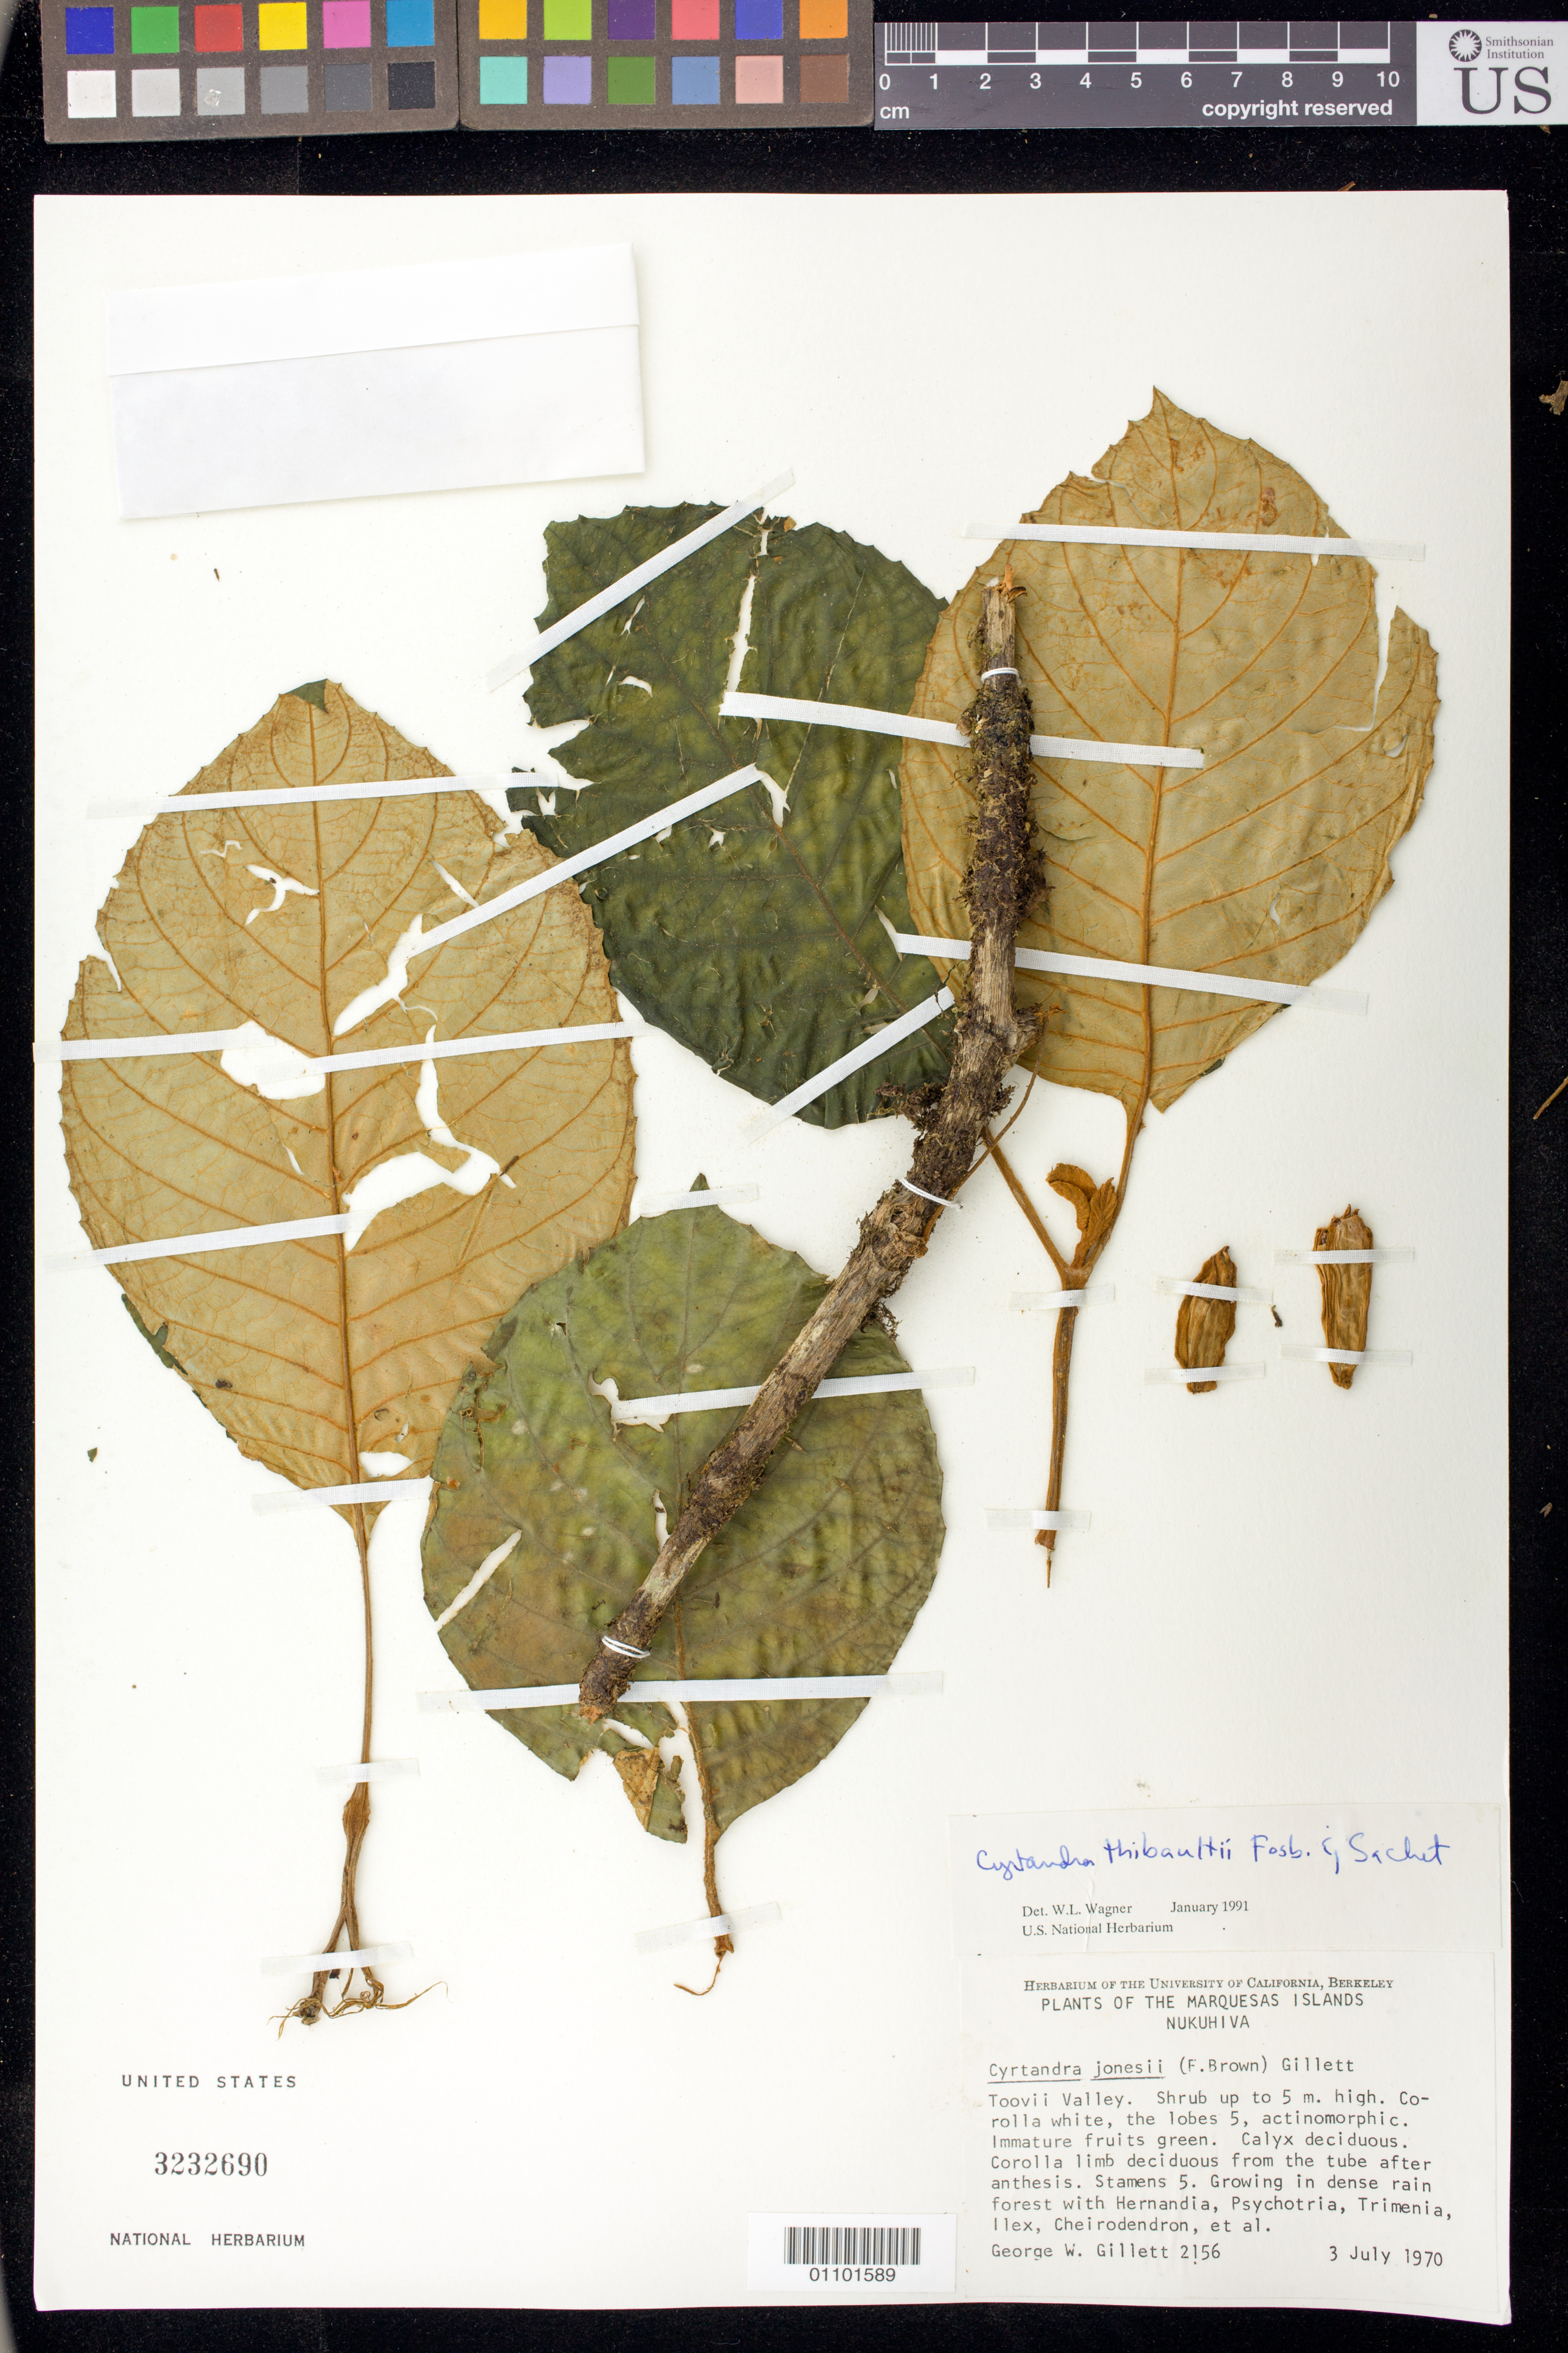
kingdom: Plantae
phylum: Tracheophyta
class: Magnoliopsida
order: Lamiales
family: Gesneriaceae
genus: Cyrtandra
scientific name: Cyrtandra thibaultii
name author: Fosberg & Sachet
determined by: Wagner, W. L., (BOT), Smithsonian Institution - National Museum of Natural History (UNITED STATES)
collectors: G. Gillett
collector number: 2156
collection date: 1970-07-03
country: French Polynesia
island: Nuku Hiva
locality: Toovii Valley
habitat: Dense rain forest with Hernandia, Psychotria, Trimenia, Ilex, Cheirodendron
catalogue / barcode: US 3232690